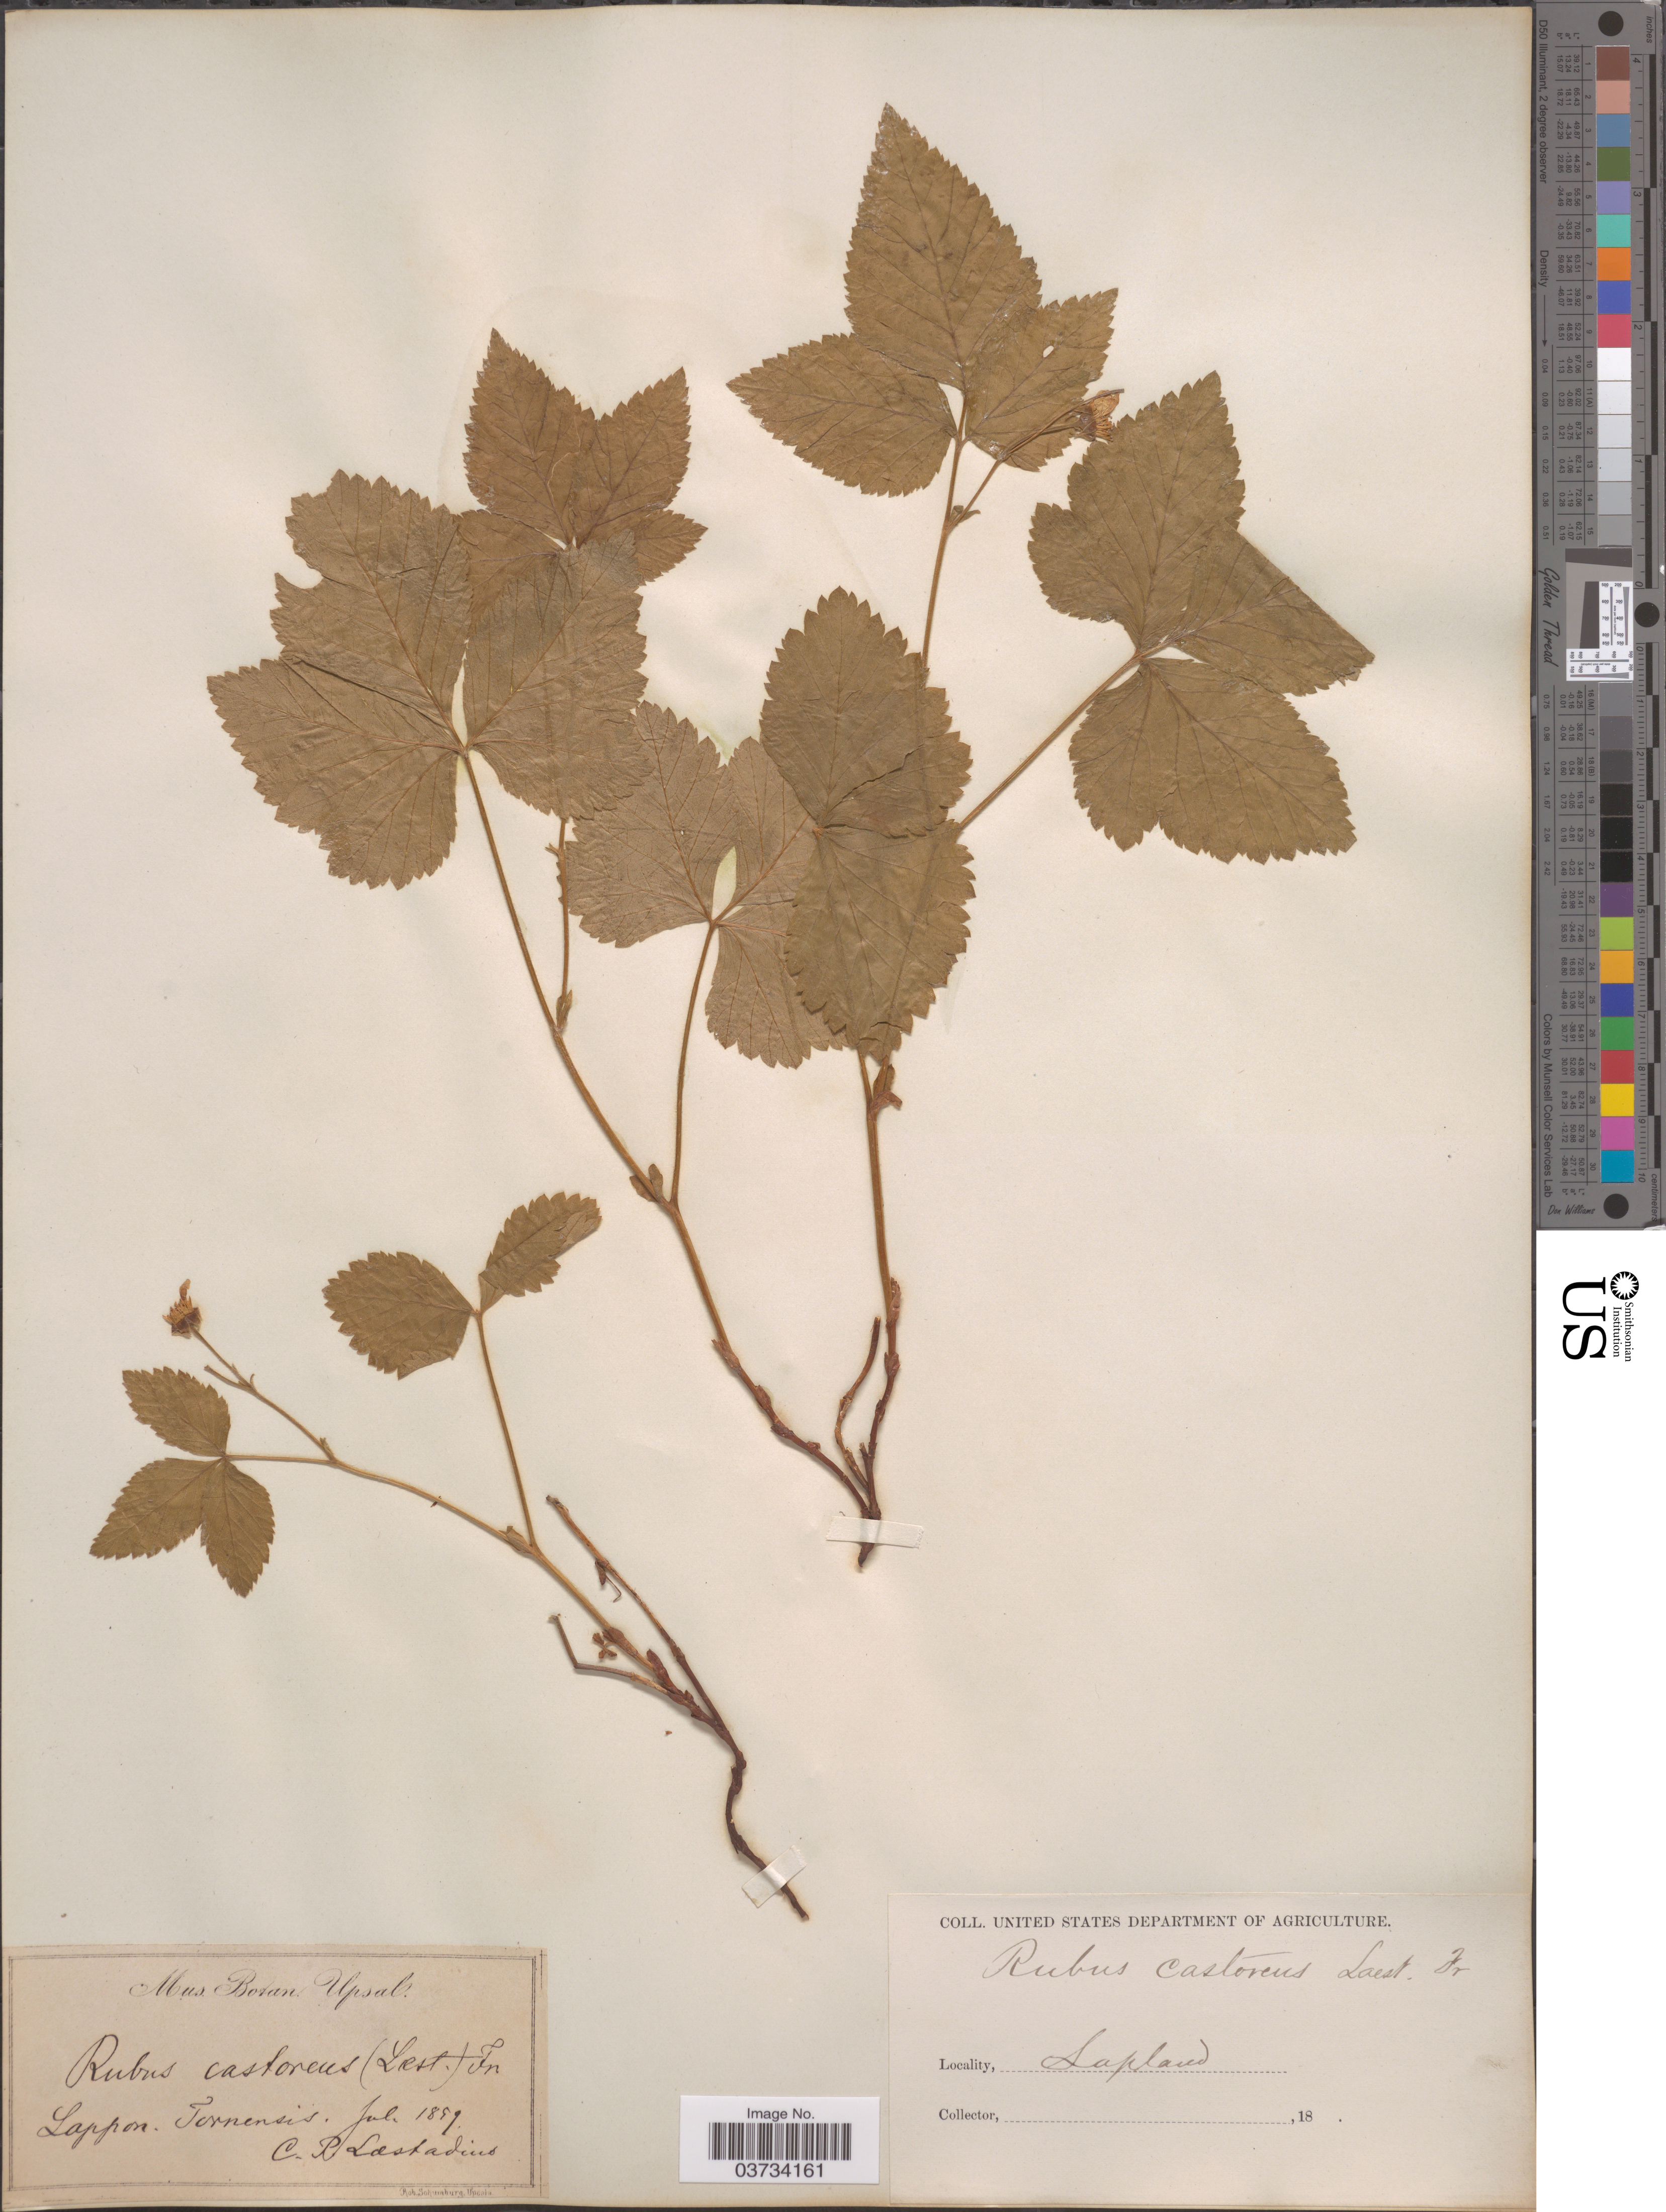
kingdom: Plantae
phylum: Tracheophyta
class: Magnoliopsida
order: Rosales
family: Rosaceae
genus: Rubus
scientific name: Rubus x castoreus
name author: (Laest.) Fr.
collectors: C. Laestadius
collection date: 1859-07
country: Finland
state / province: Lappi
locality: Lappon. Tornensis.